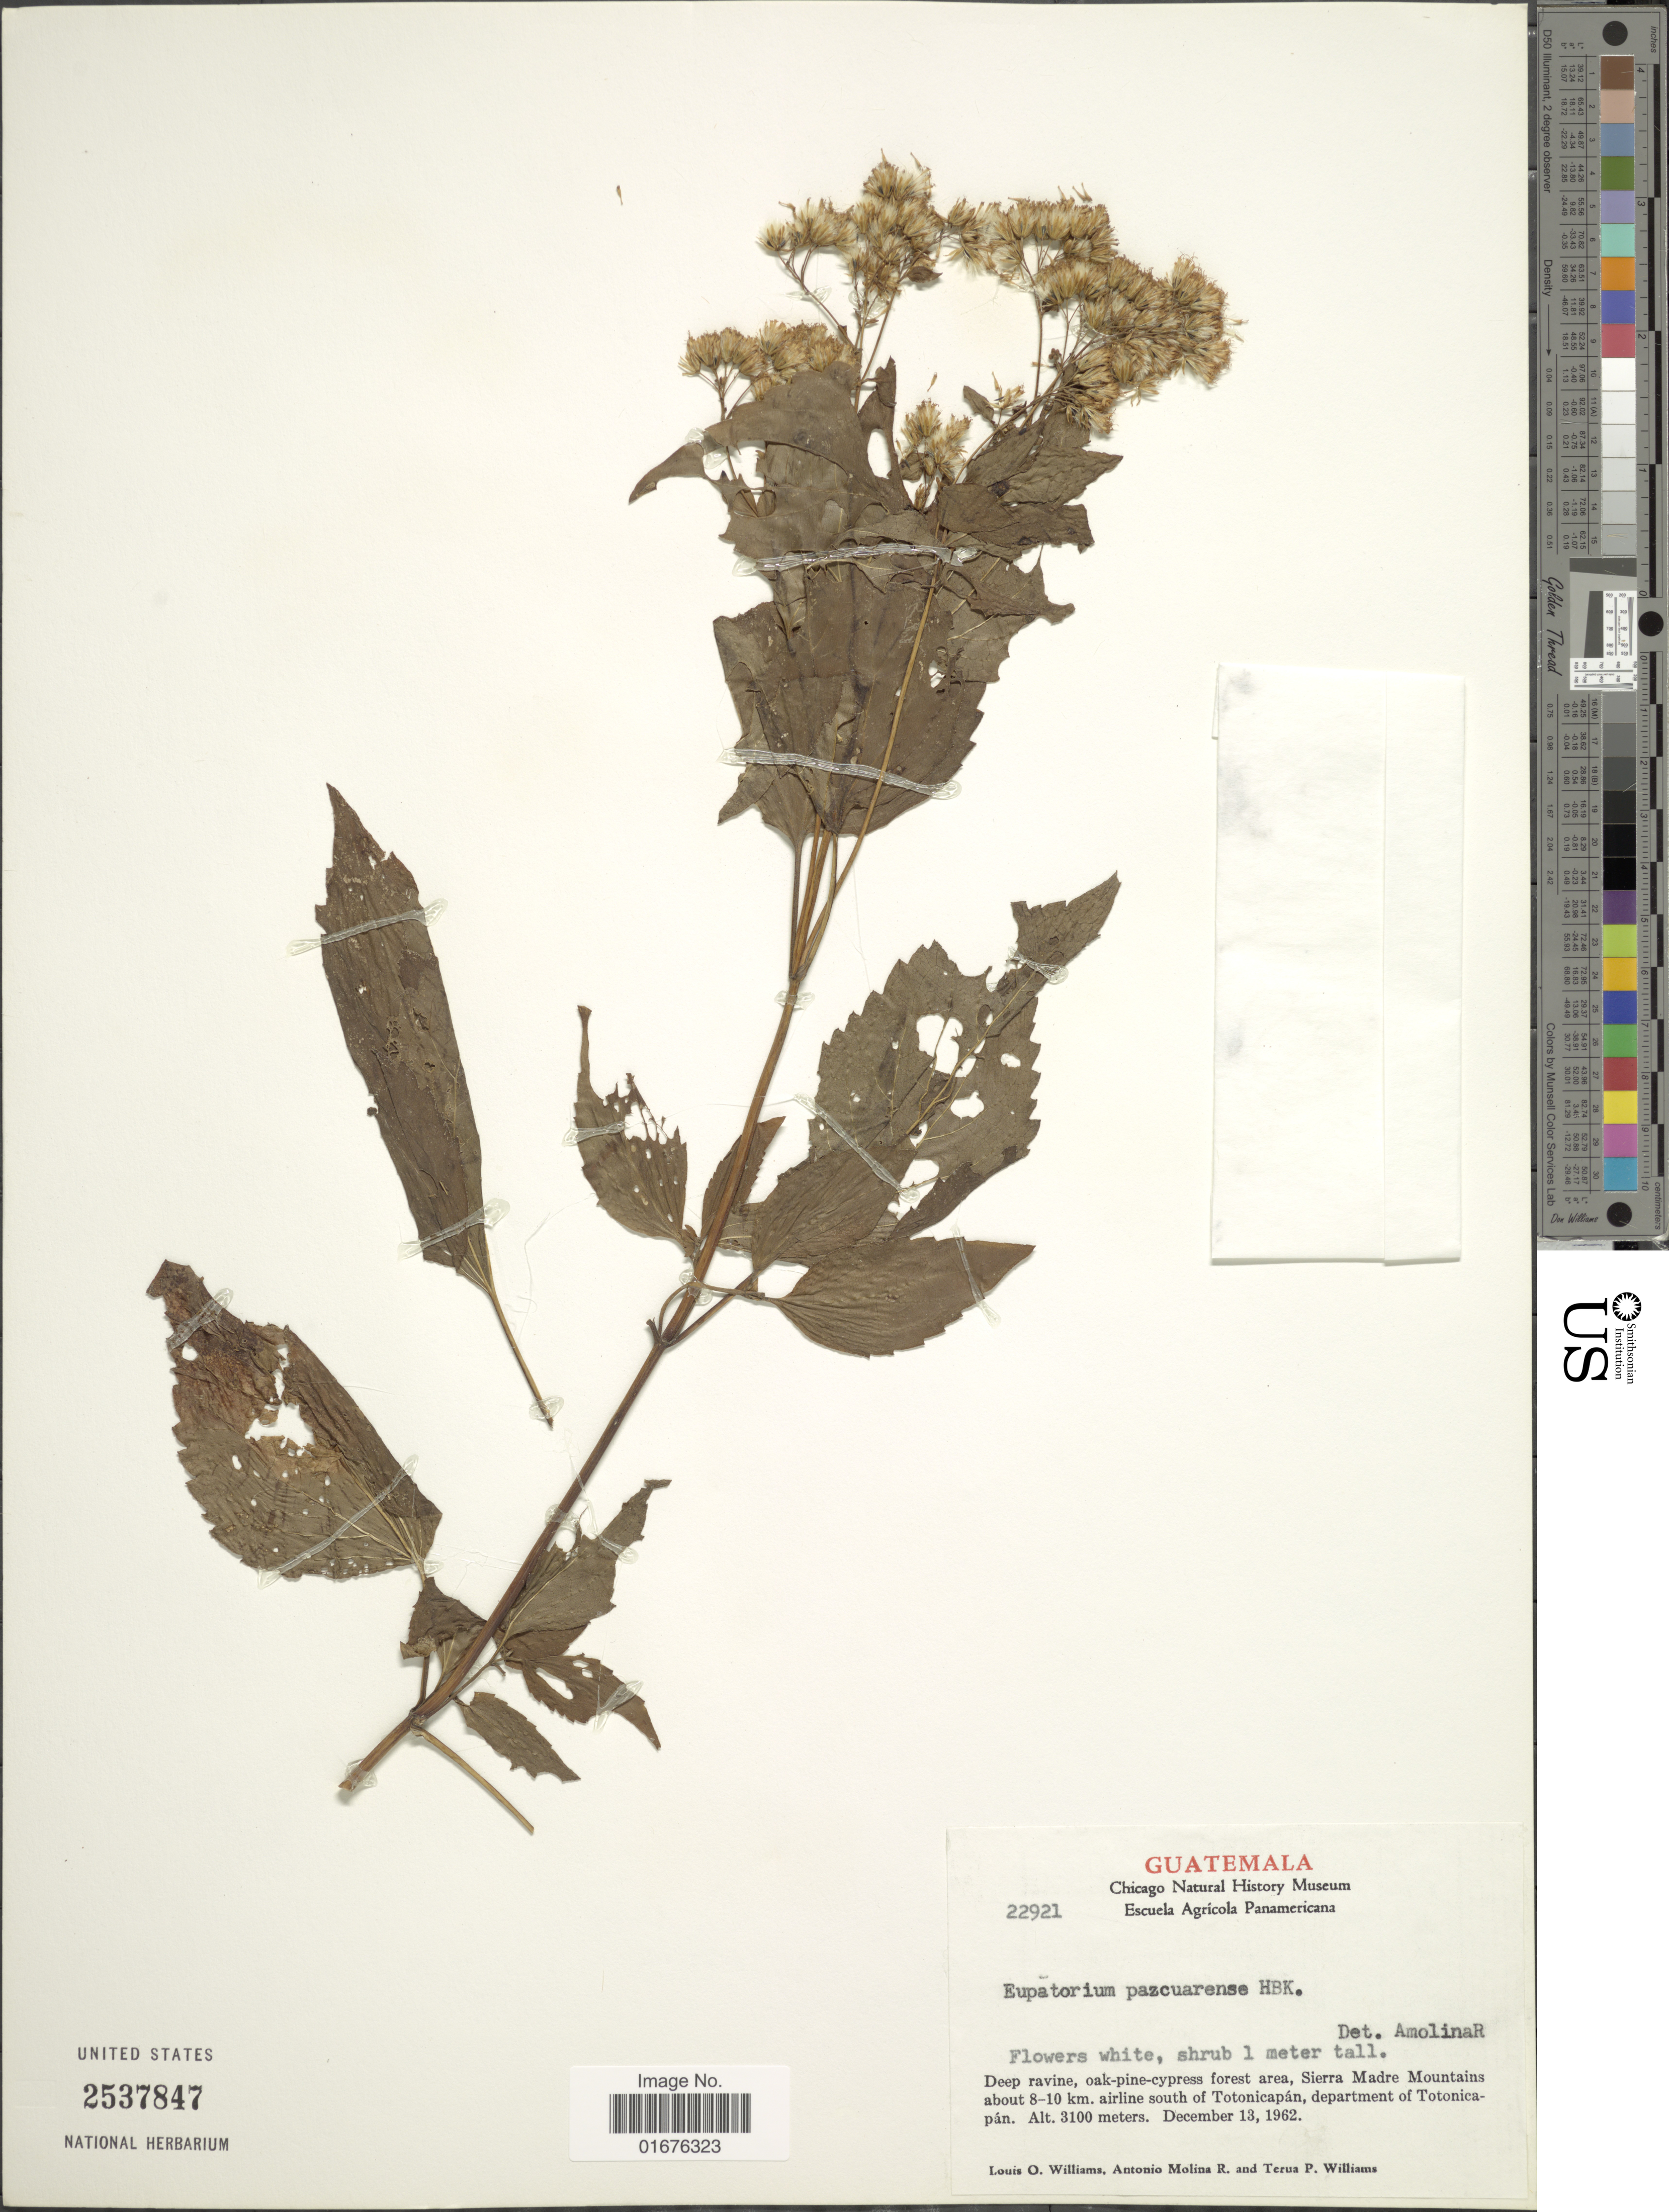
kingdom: Plantae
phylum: Tracheophyta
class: Magnoliopsida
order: Asterales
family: Asteraceae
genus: Ageratina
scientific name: Ageratina pazcuarensis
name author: (Kunth) R.M. King & H. Rob.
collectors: L. O. Williams, A. Molina R. & T. P. Williams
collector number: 22921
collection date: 1962-12-13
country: Guatemala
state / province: Totonicapan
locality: Deep ravine, oak-pine-cypress forest area, Sierra Madre Mountains about 8-10 km. airline aouth of Totonicapán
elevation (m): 3100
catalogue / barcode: US 2537847